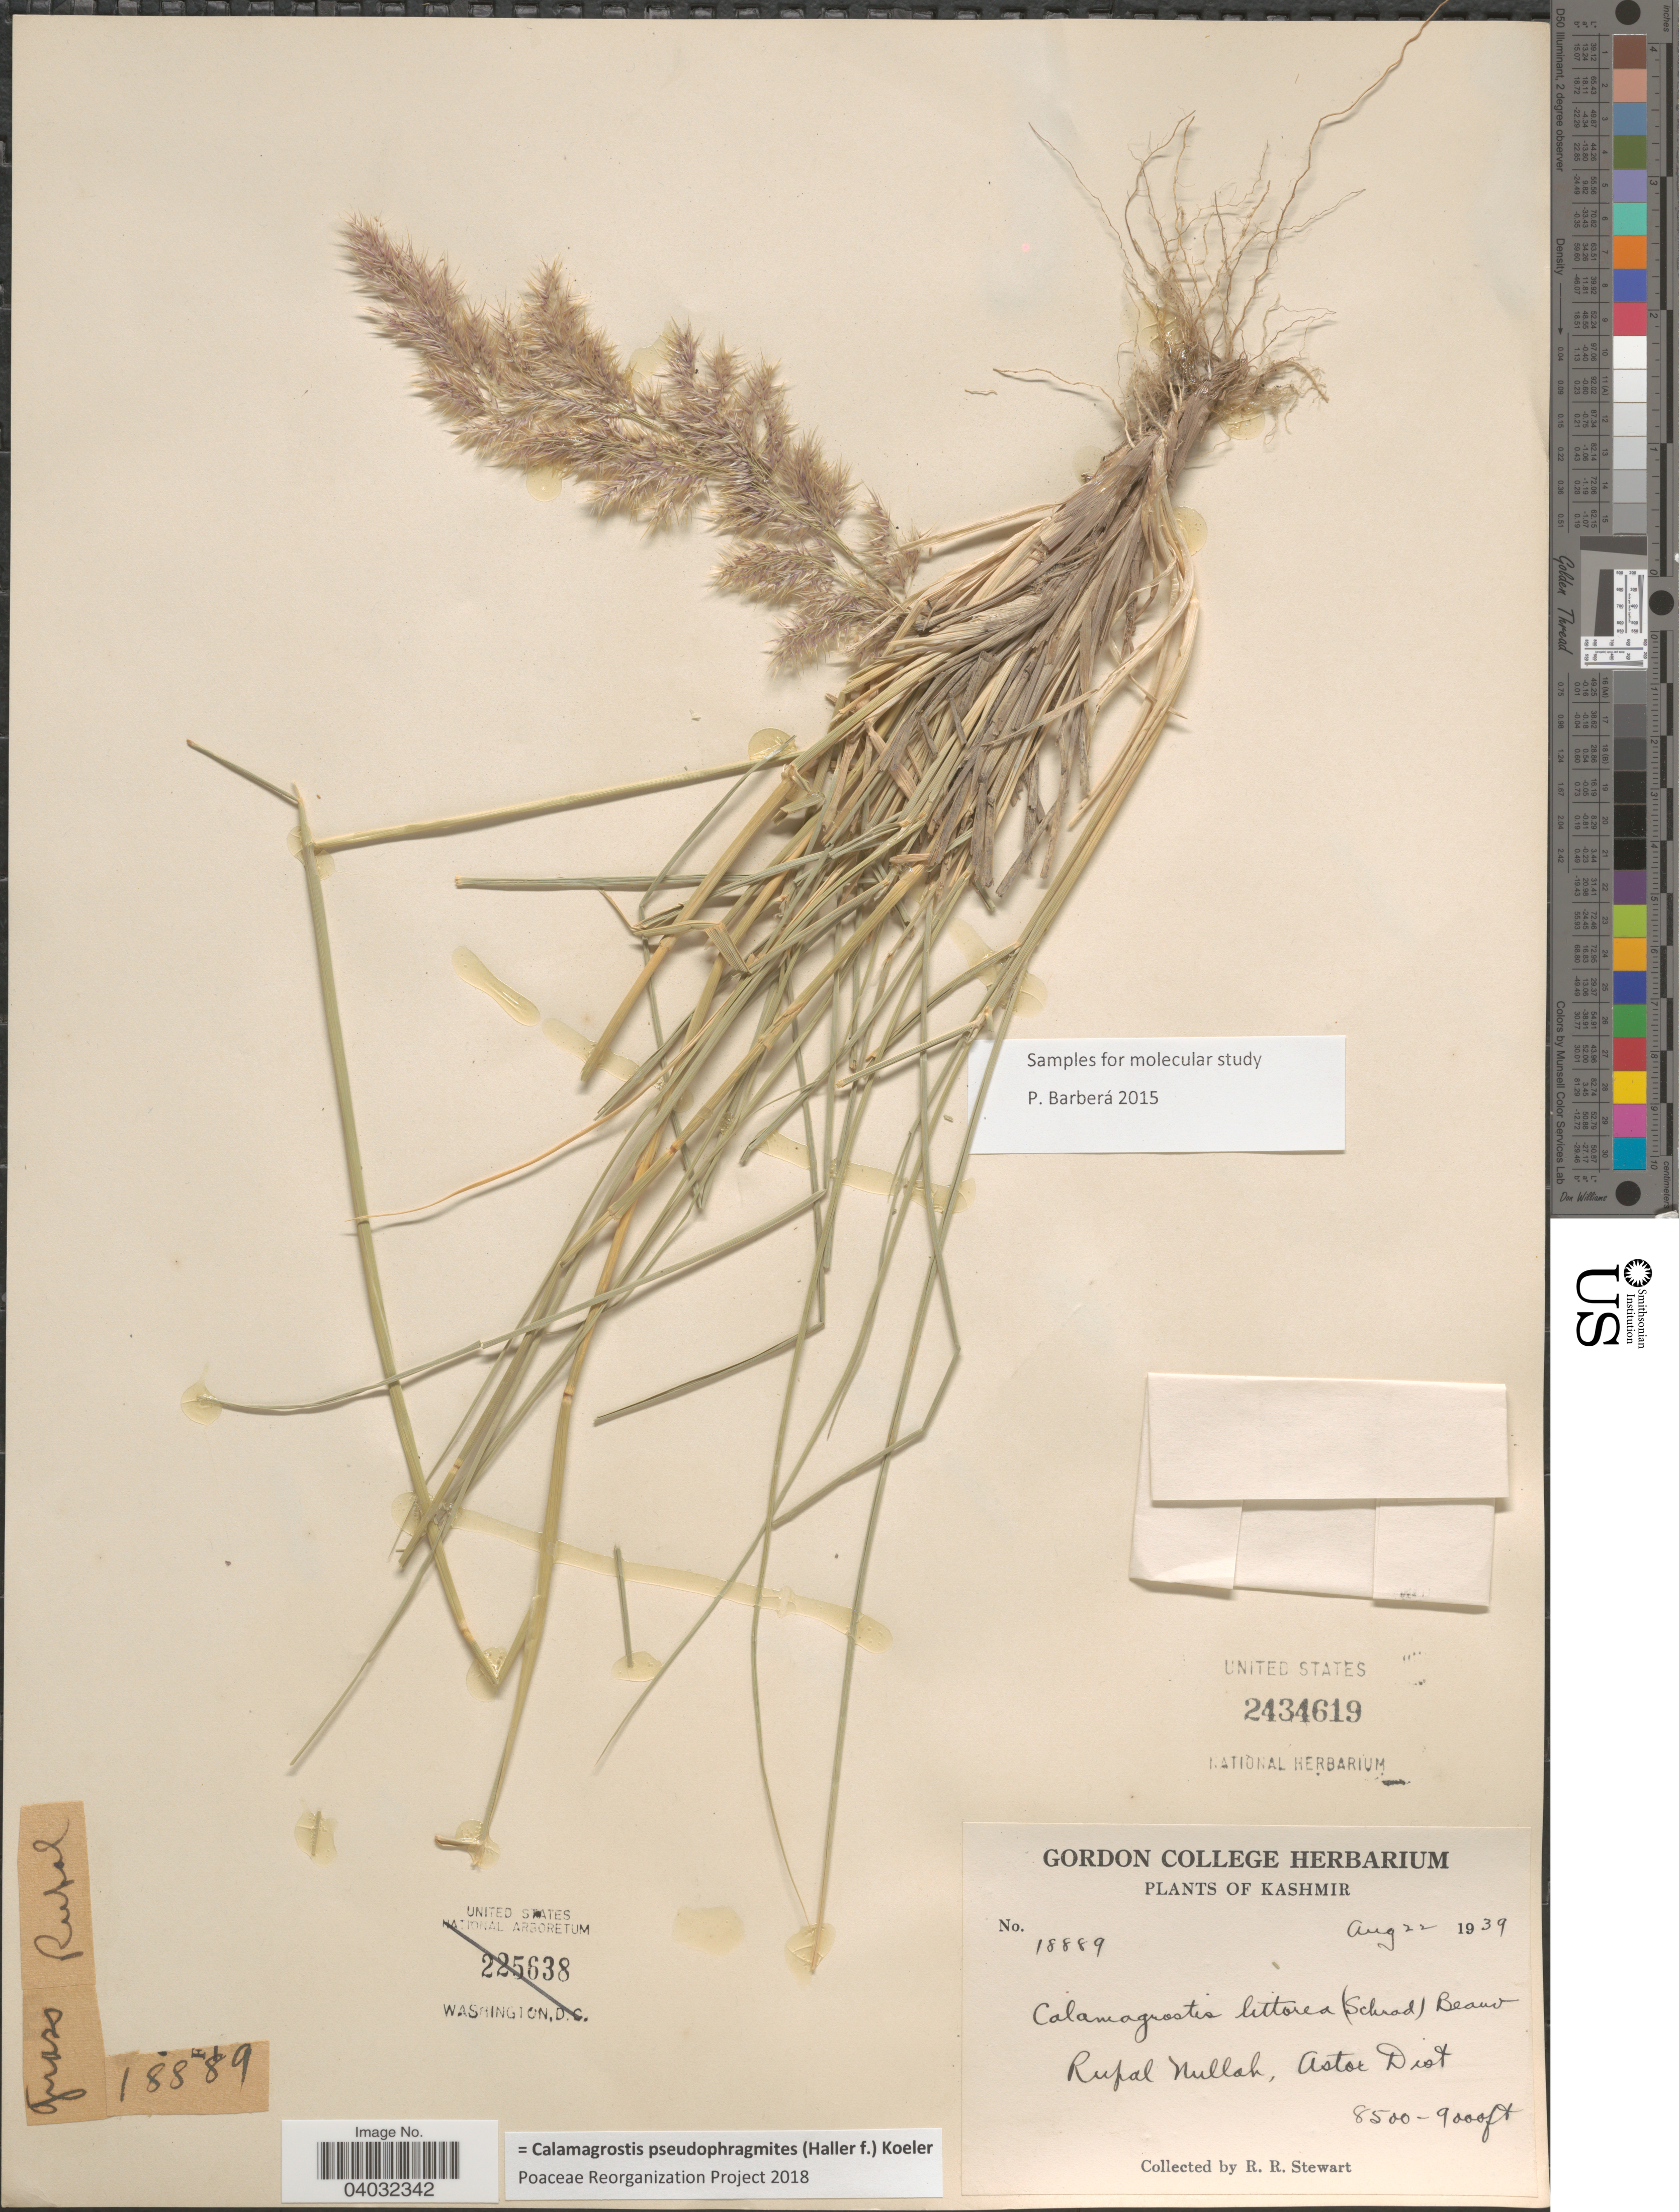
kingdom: Plantae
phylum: Tracheophyta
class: Liliopsida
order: Poales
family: Poaceae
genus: Calamagrostis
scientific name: Calamagrostis pseudophragmites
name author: (Haller f.) Koeler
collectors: R. Stewart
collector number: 18889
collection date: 1939-08-22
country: India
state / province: Jammu and Kashmir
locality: Kashmir. Rupal Nullah, Astor Dist.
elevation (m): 2591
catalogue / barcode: US 2434619